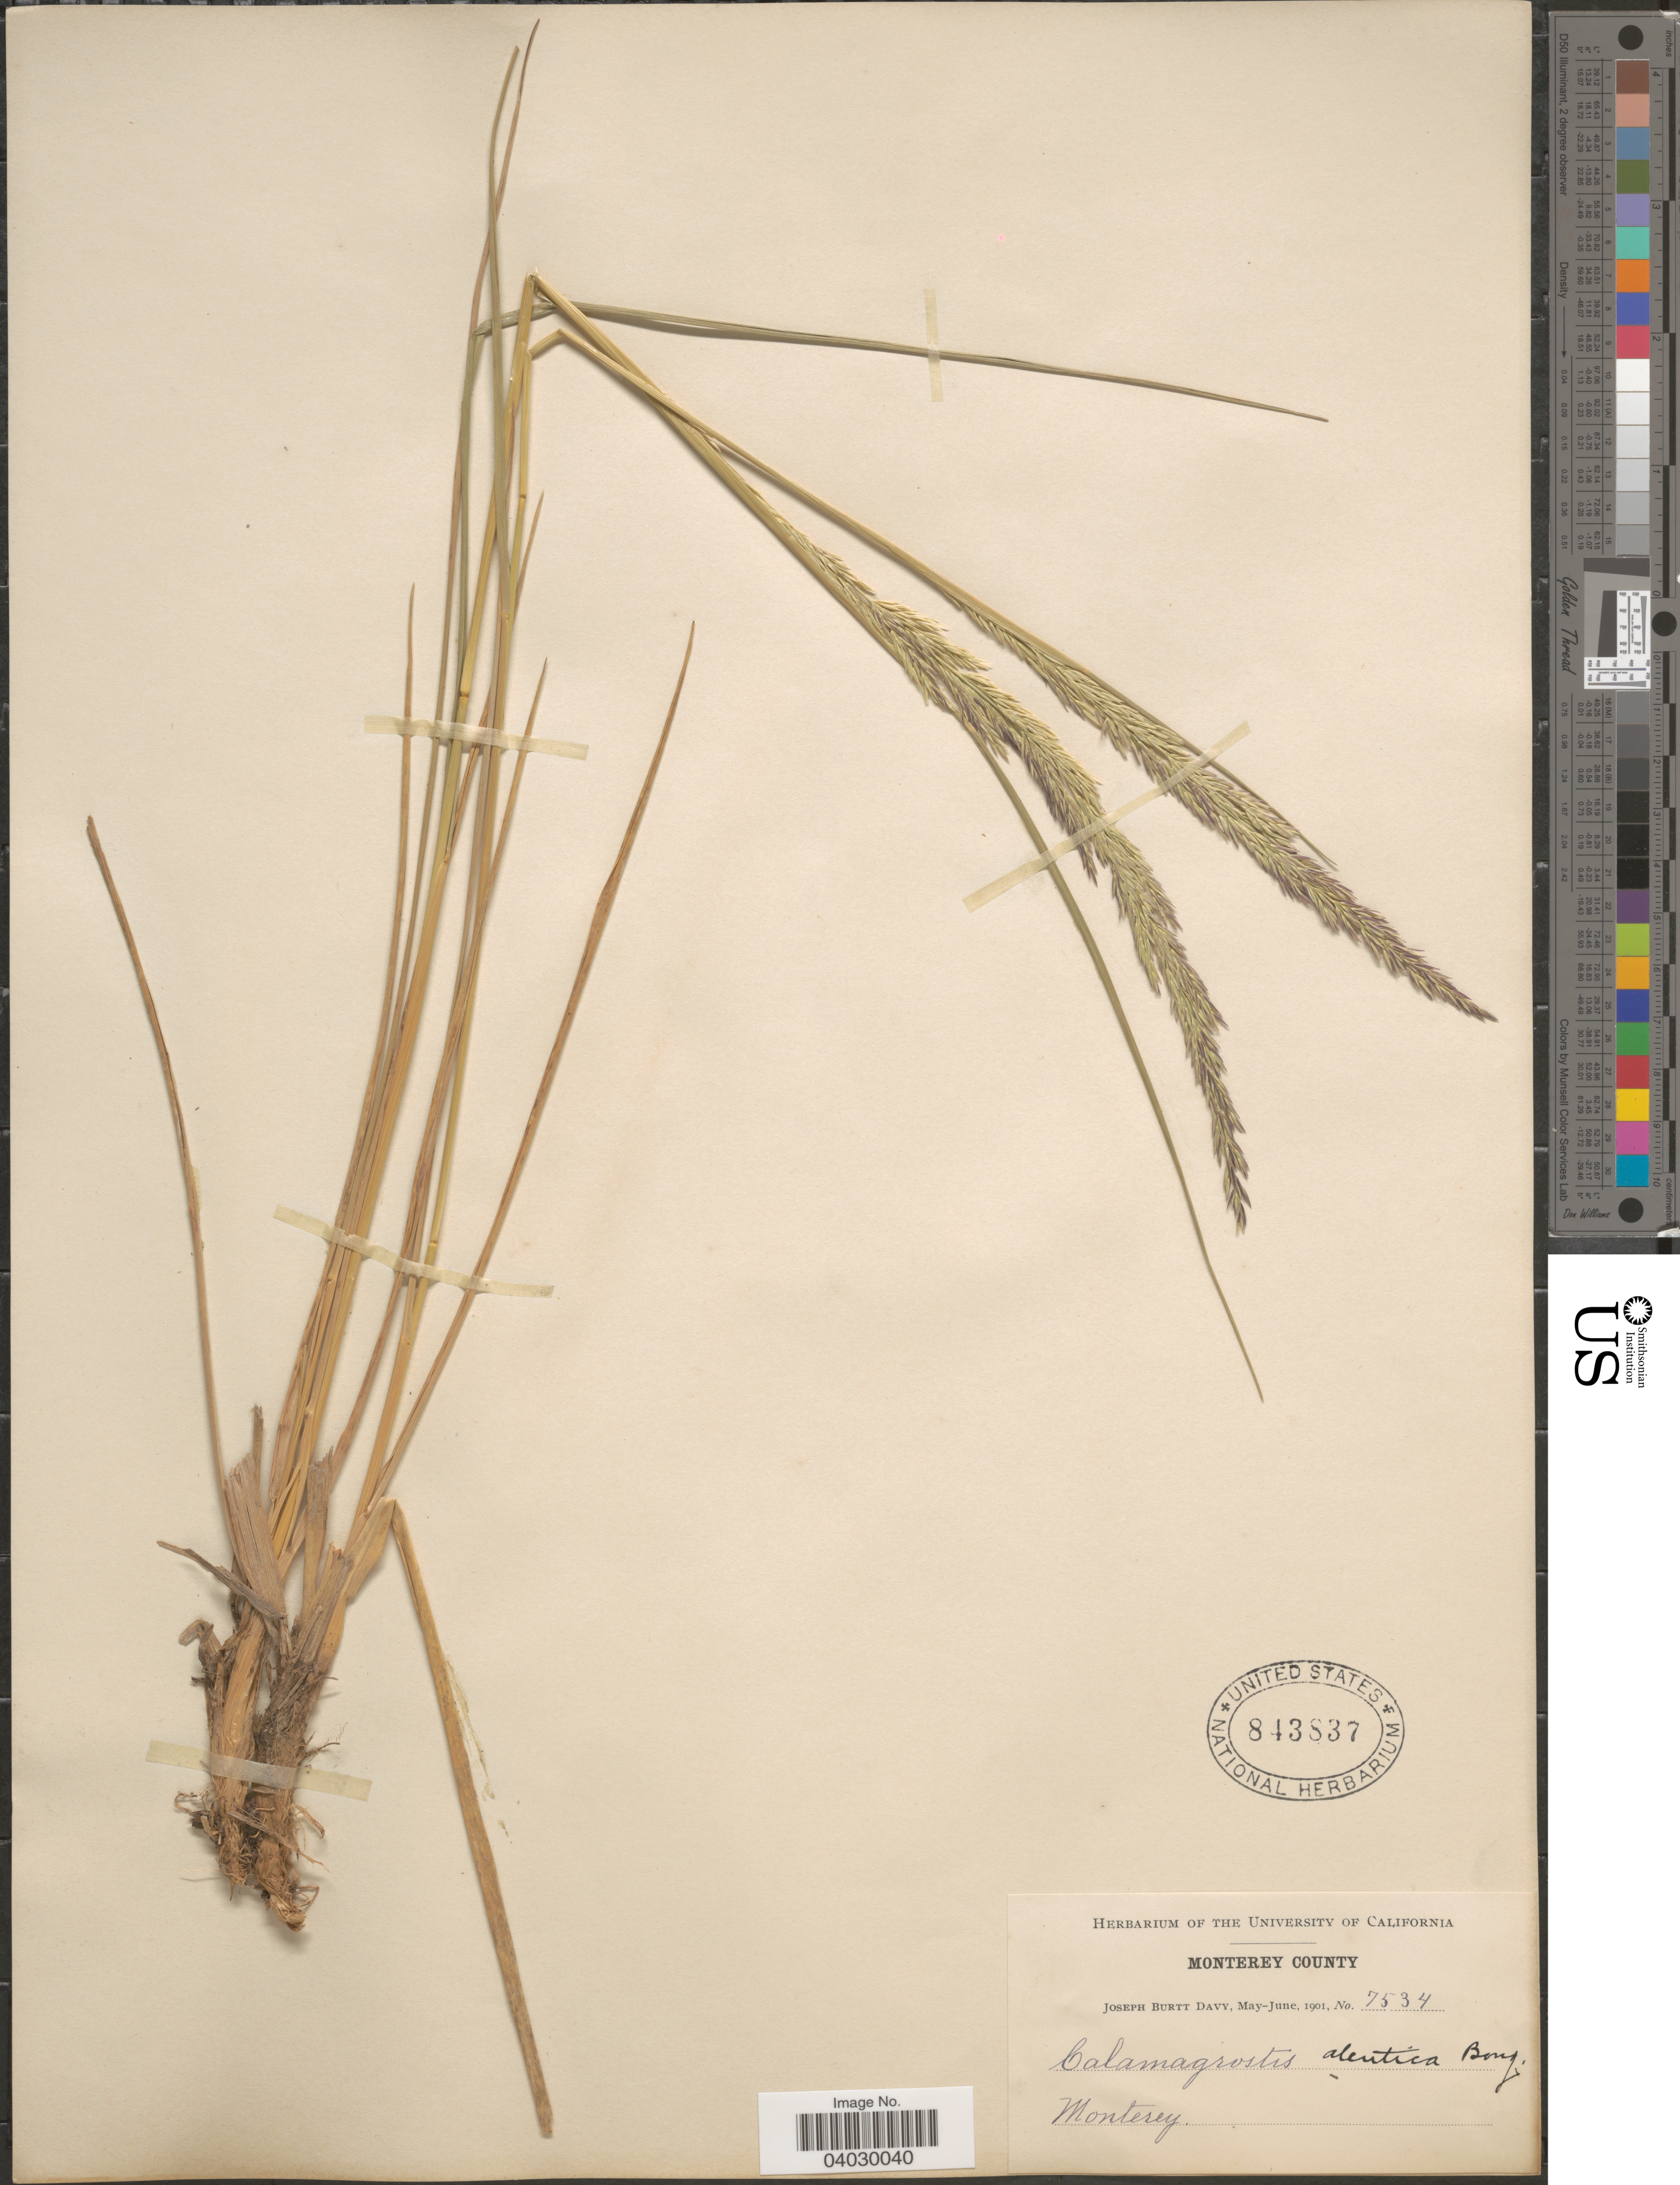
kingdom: Plantae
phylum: Tracheophyta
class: Liliopsida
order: Poales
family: Poaceae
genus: Calamagrostis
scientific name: Calamagrostis nutkaensis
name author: (J. Presl) Steud.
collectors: J. Burtt Davy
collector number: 7534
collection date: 1901-05/1901-06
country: United States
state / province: California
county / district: Monterey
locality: Monterey County. Monterey.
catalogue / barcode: US 843837